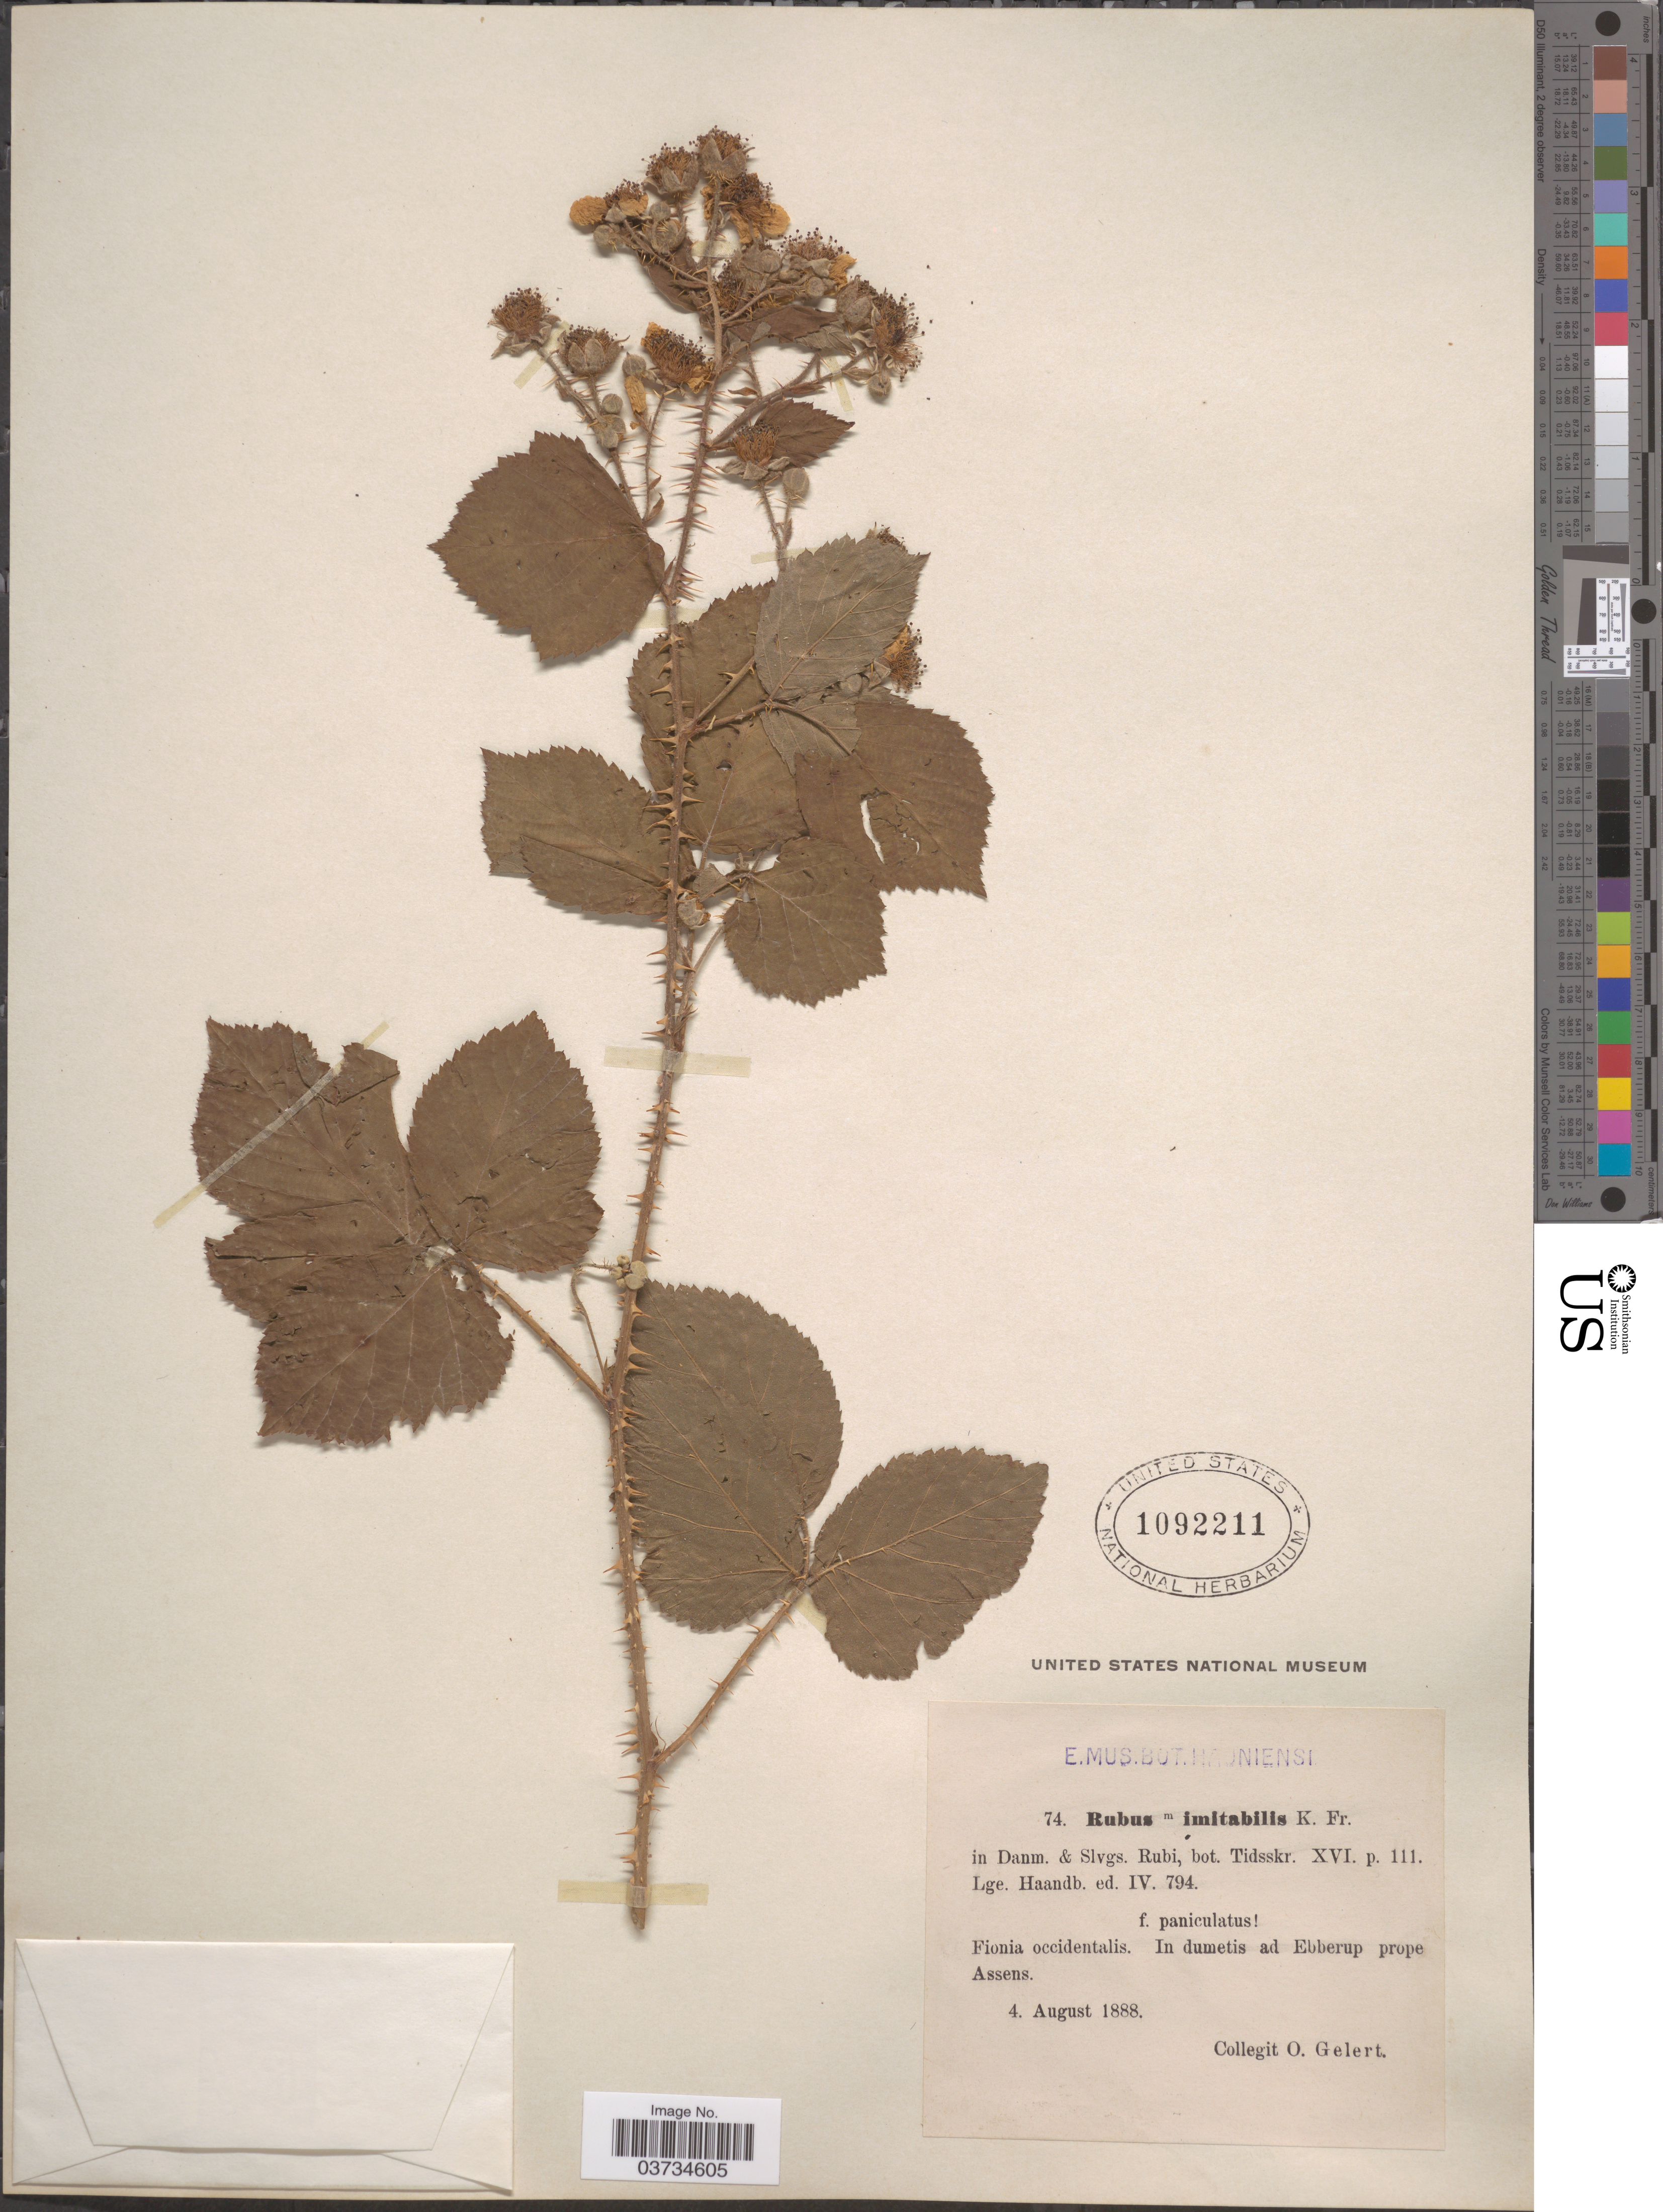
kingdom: Plantae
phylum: Tracheophyta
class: Magnoliopsida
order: Rosales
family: Rosaceae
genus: Rubus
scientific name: Rubus imitabilis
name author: Frid.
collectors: O. Gelert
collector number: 74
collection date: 1888-08-04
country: Finland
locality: Fionia occidentalis. In dumetis ad Ebberup prope Assens.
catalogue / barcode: US 1092211